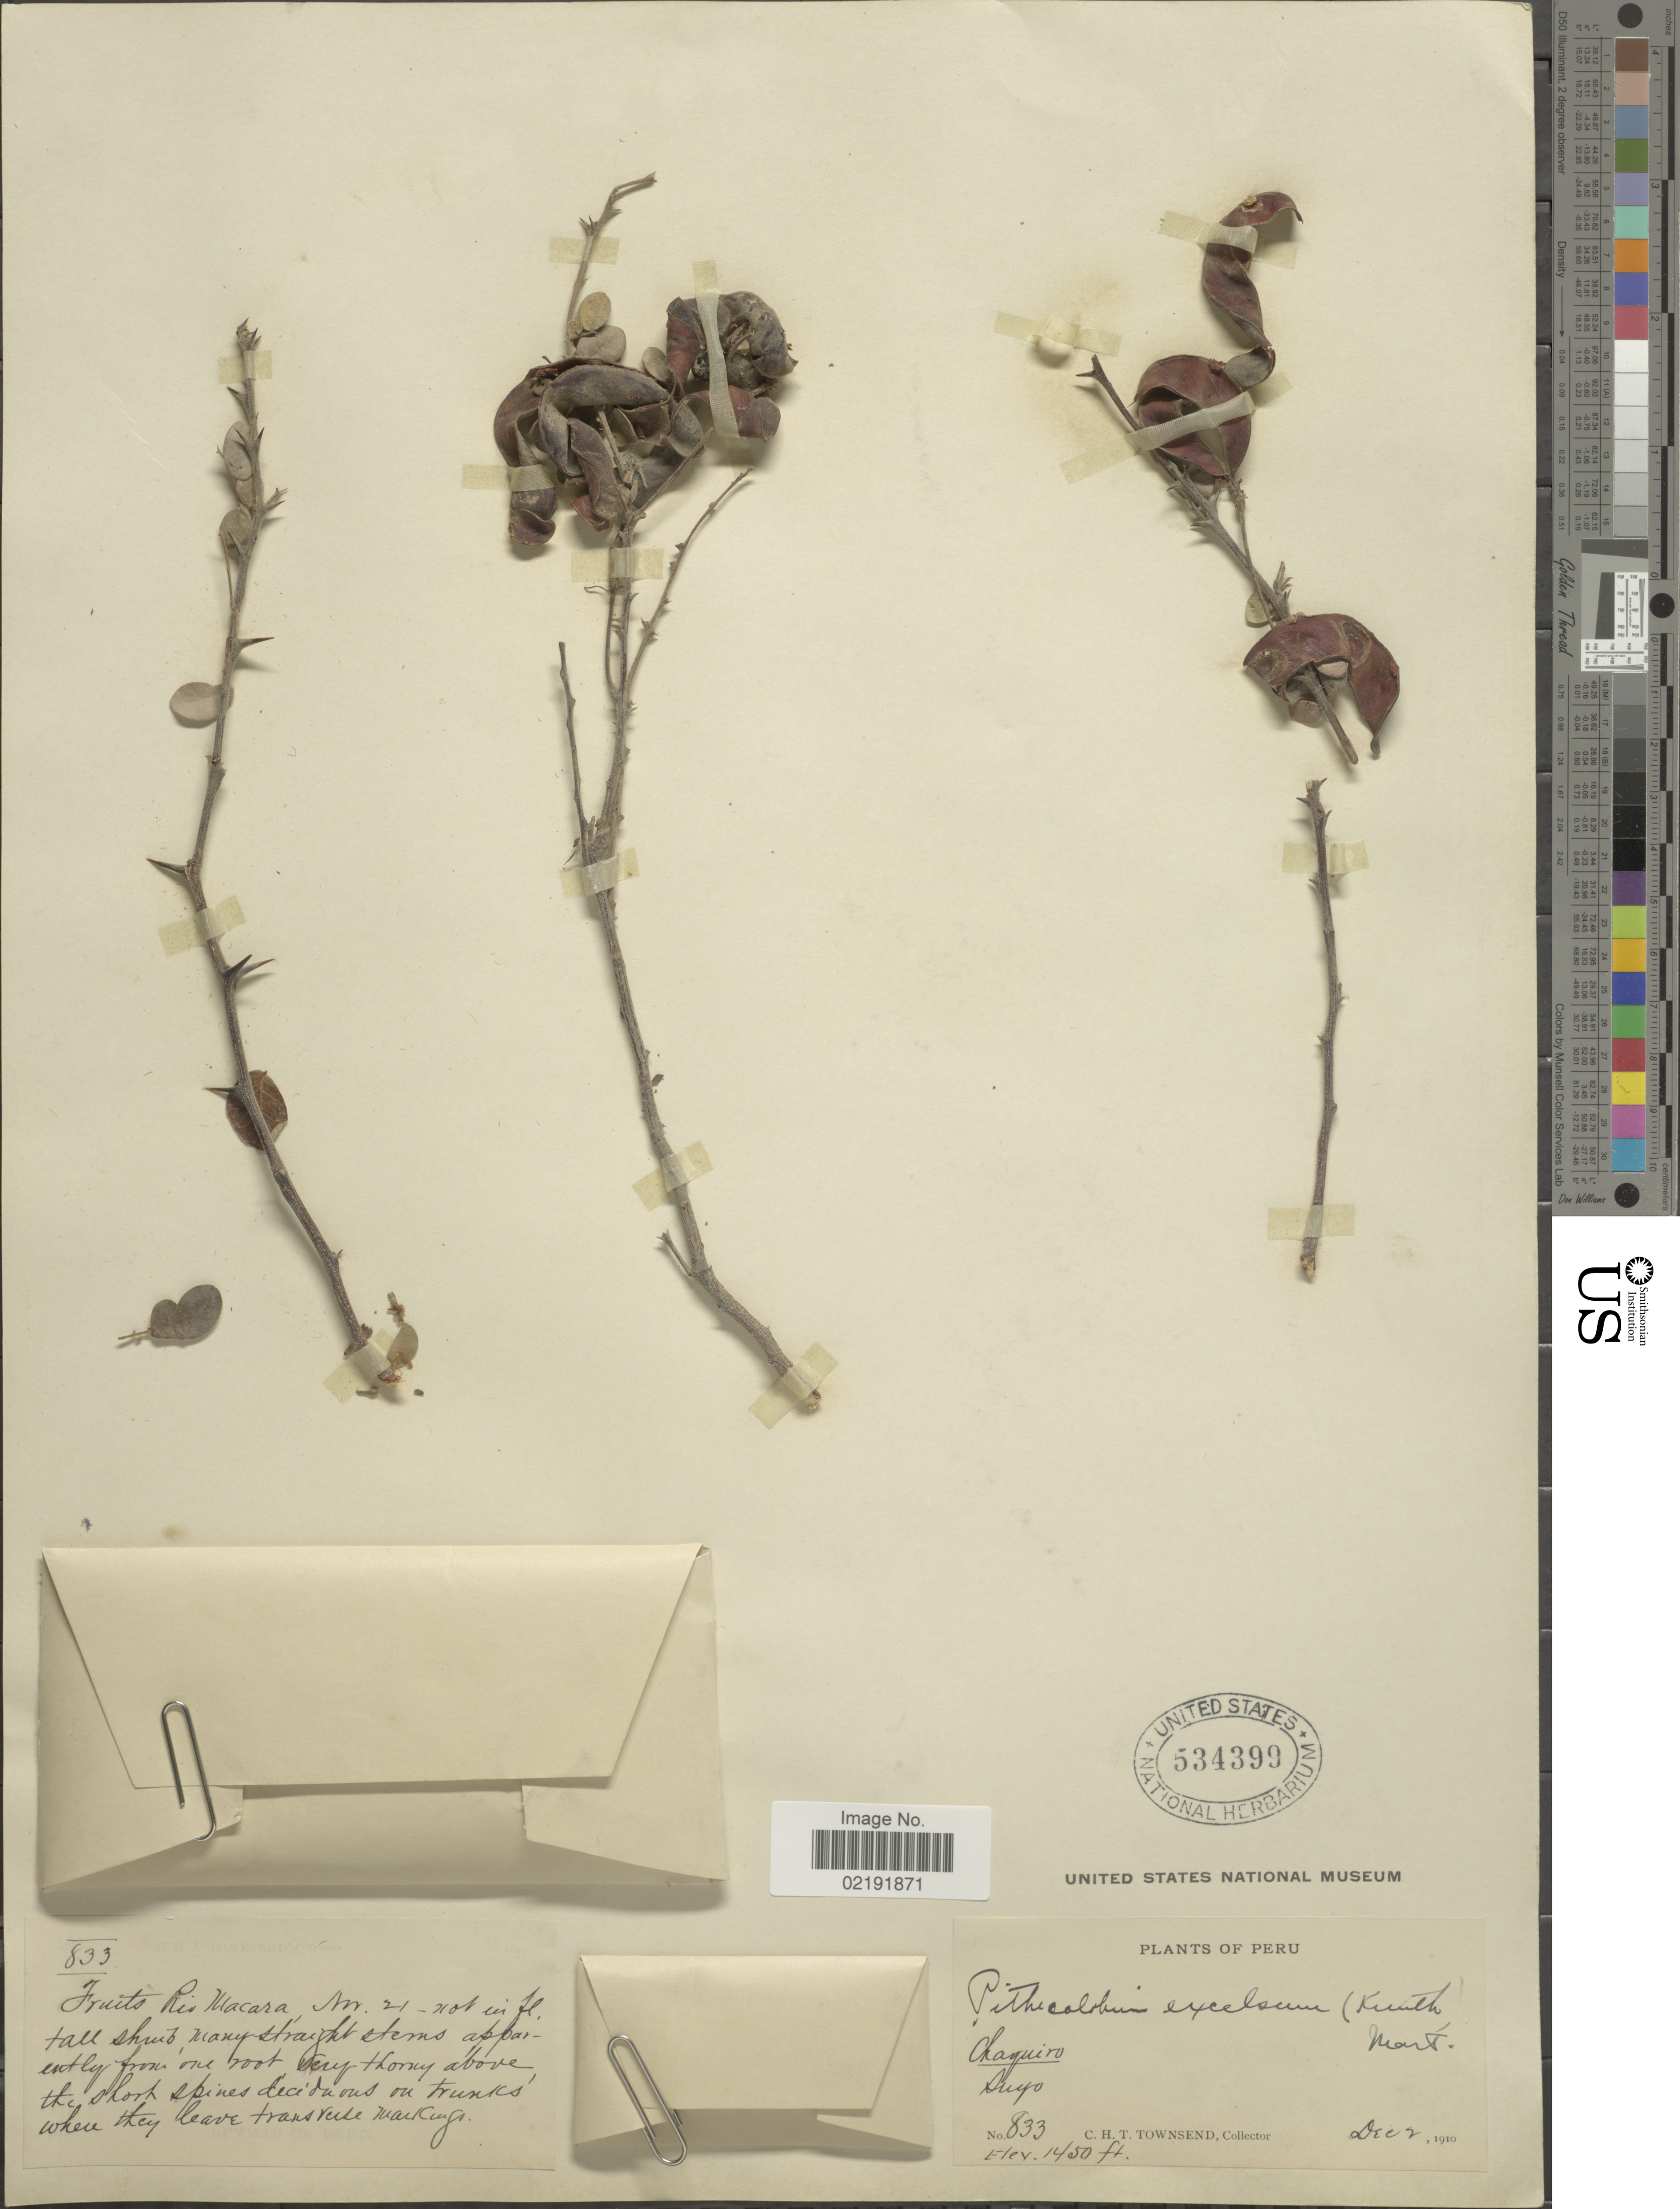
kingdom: Plantae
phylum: Tracheophyta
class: Magnoliopsida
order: Fabales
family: Fabaceae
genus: Pithecellobium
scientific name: Pithecellobium excelsum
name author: (Kunth) Mart.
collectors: C. H. T. Townsend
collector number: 833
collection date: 1910-12-02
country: Peru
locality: Chaquiro. Suyo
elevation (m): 442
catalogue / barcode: US 534399